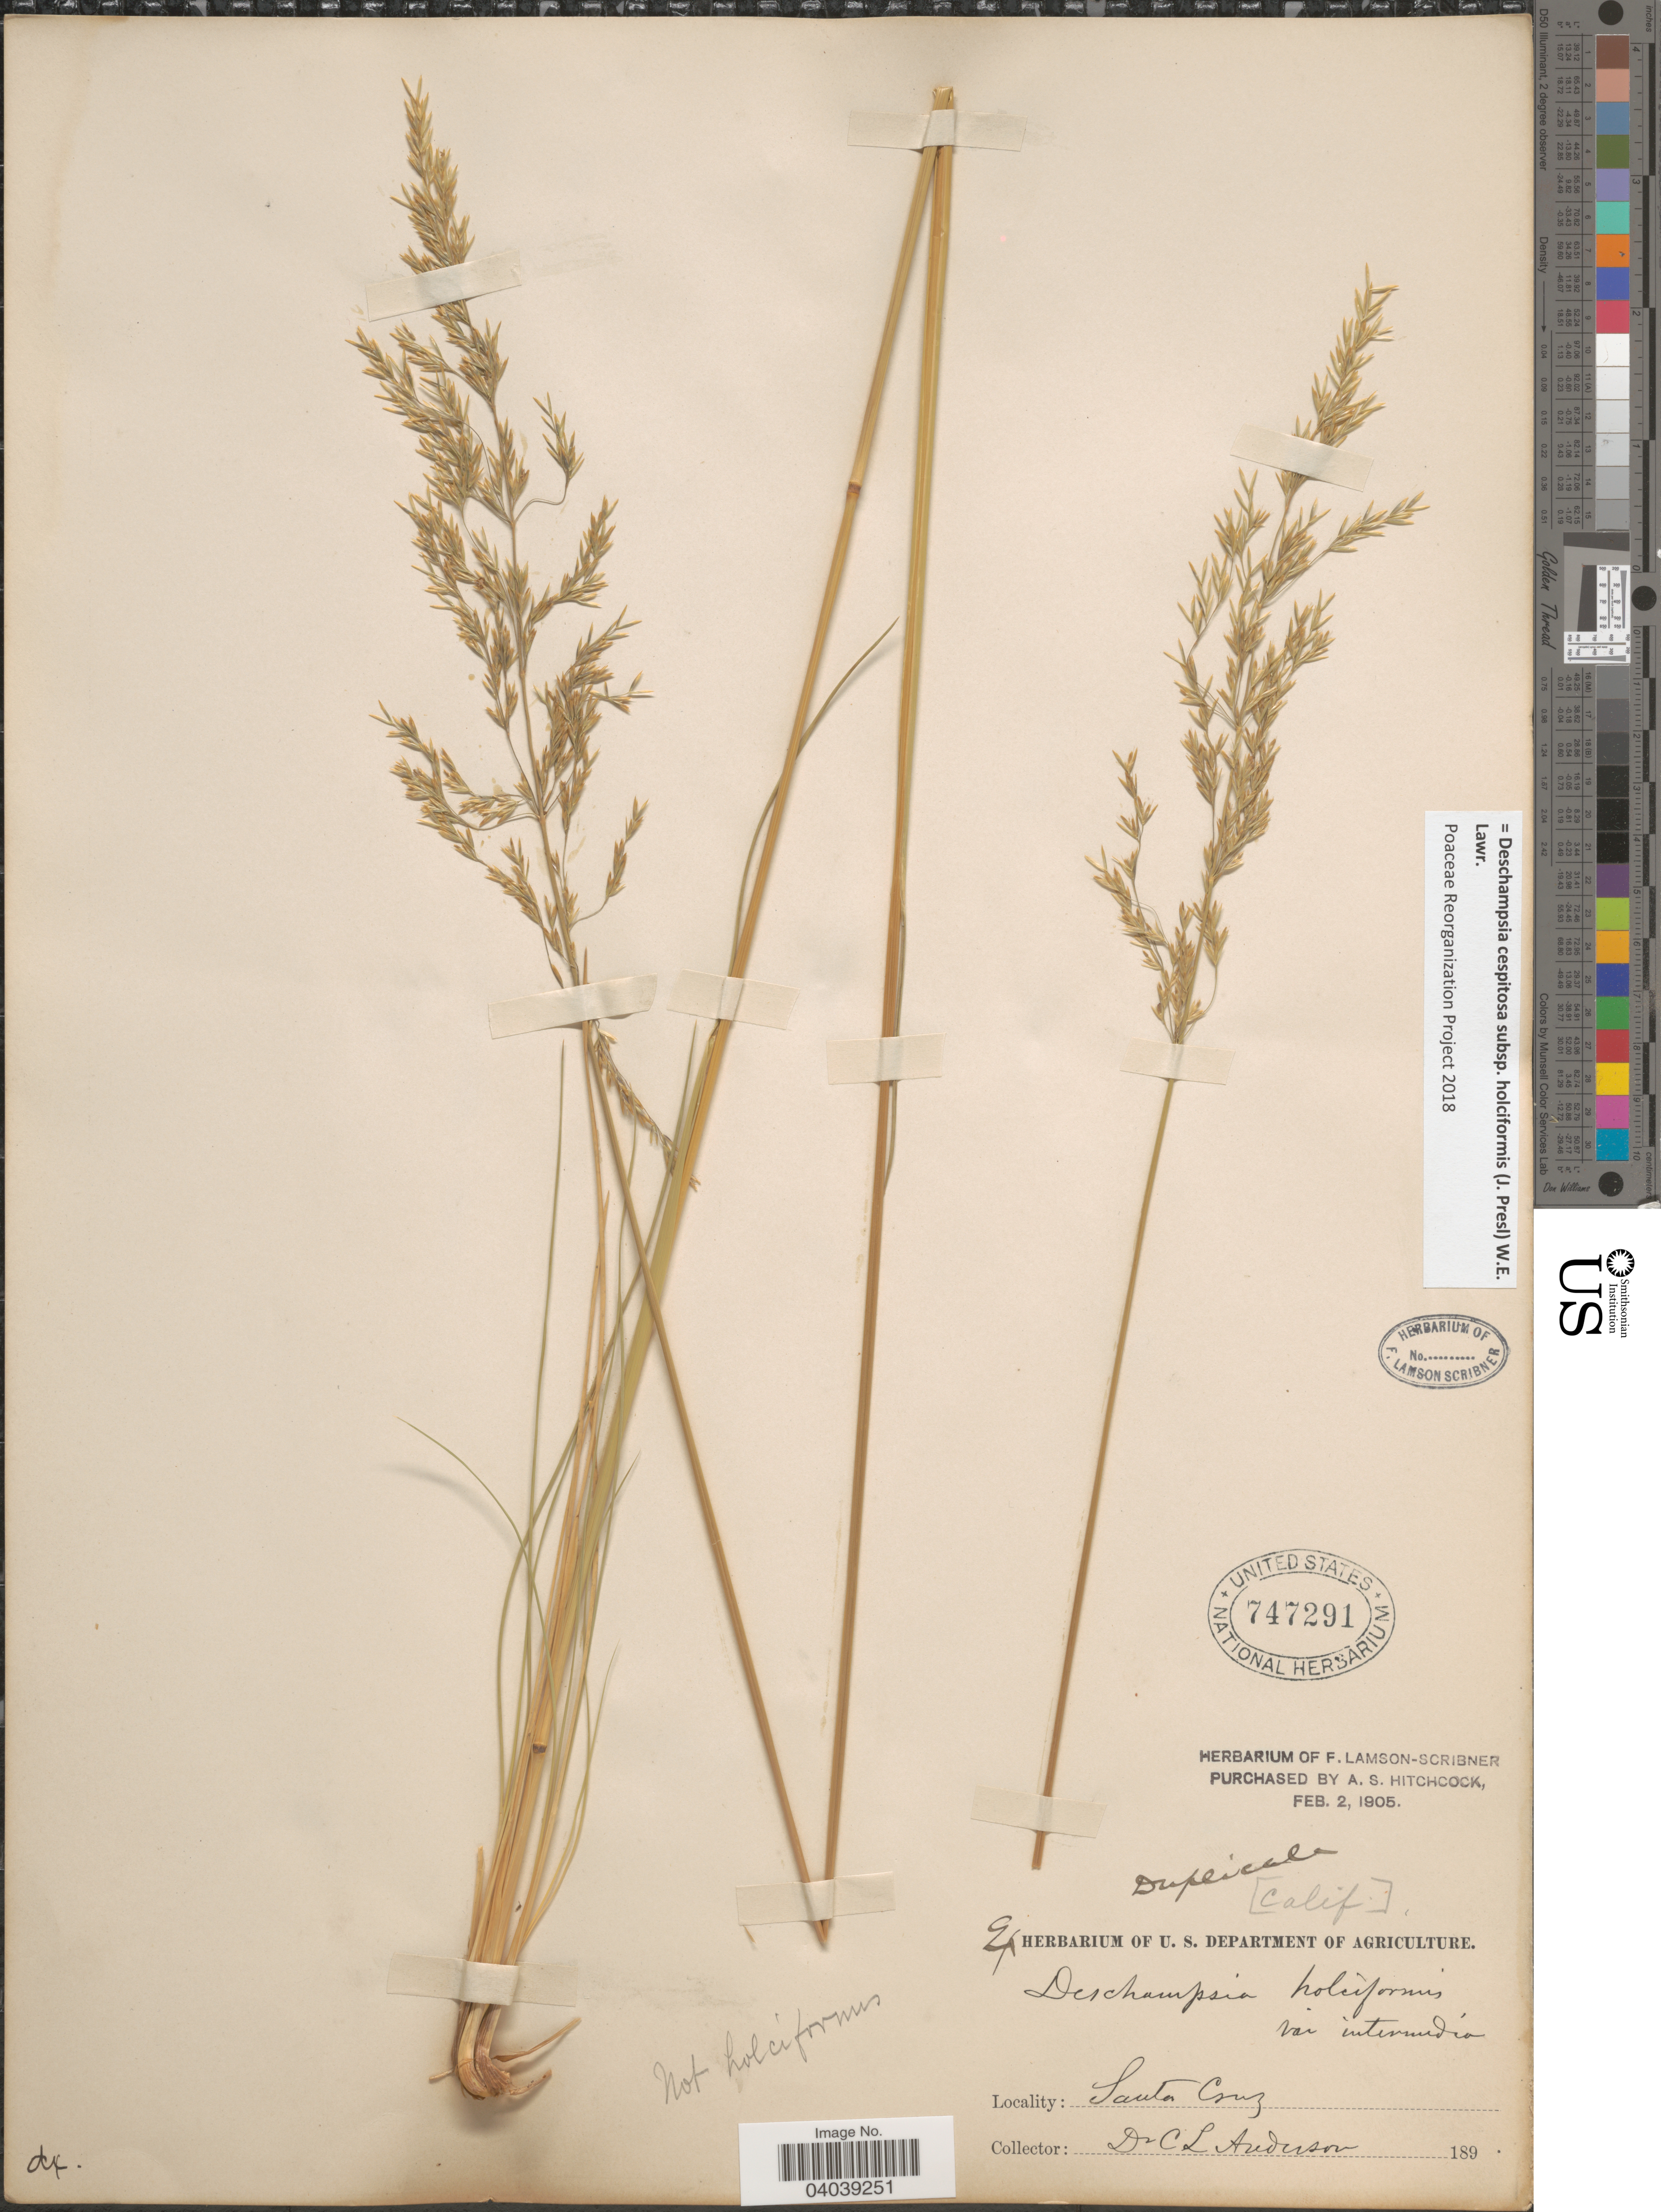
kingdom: Plantae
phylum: Tracheophyta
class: Liliopsida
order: Poales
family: Poaceae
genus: Deschampsia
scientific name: Deschampsia cespitosa subsp. holciformis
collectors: C. L. Anderson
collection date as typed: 189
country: United States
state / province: California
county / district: Santa Cruz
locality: Santa Cruz.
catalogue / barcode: US 747291